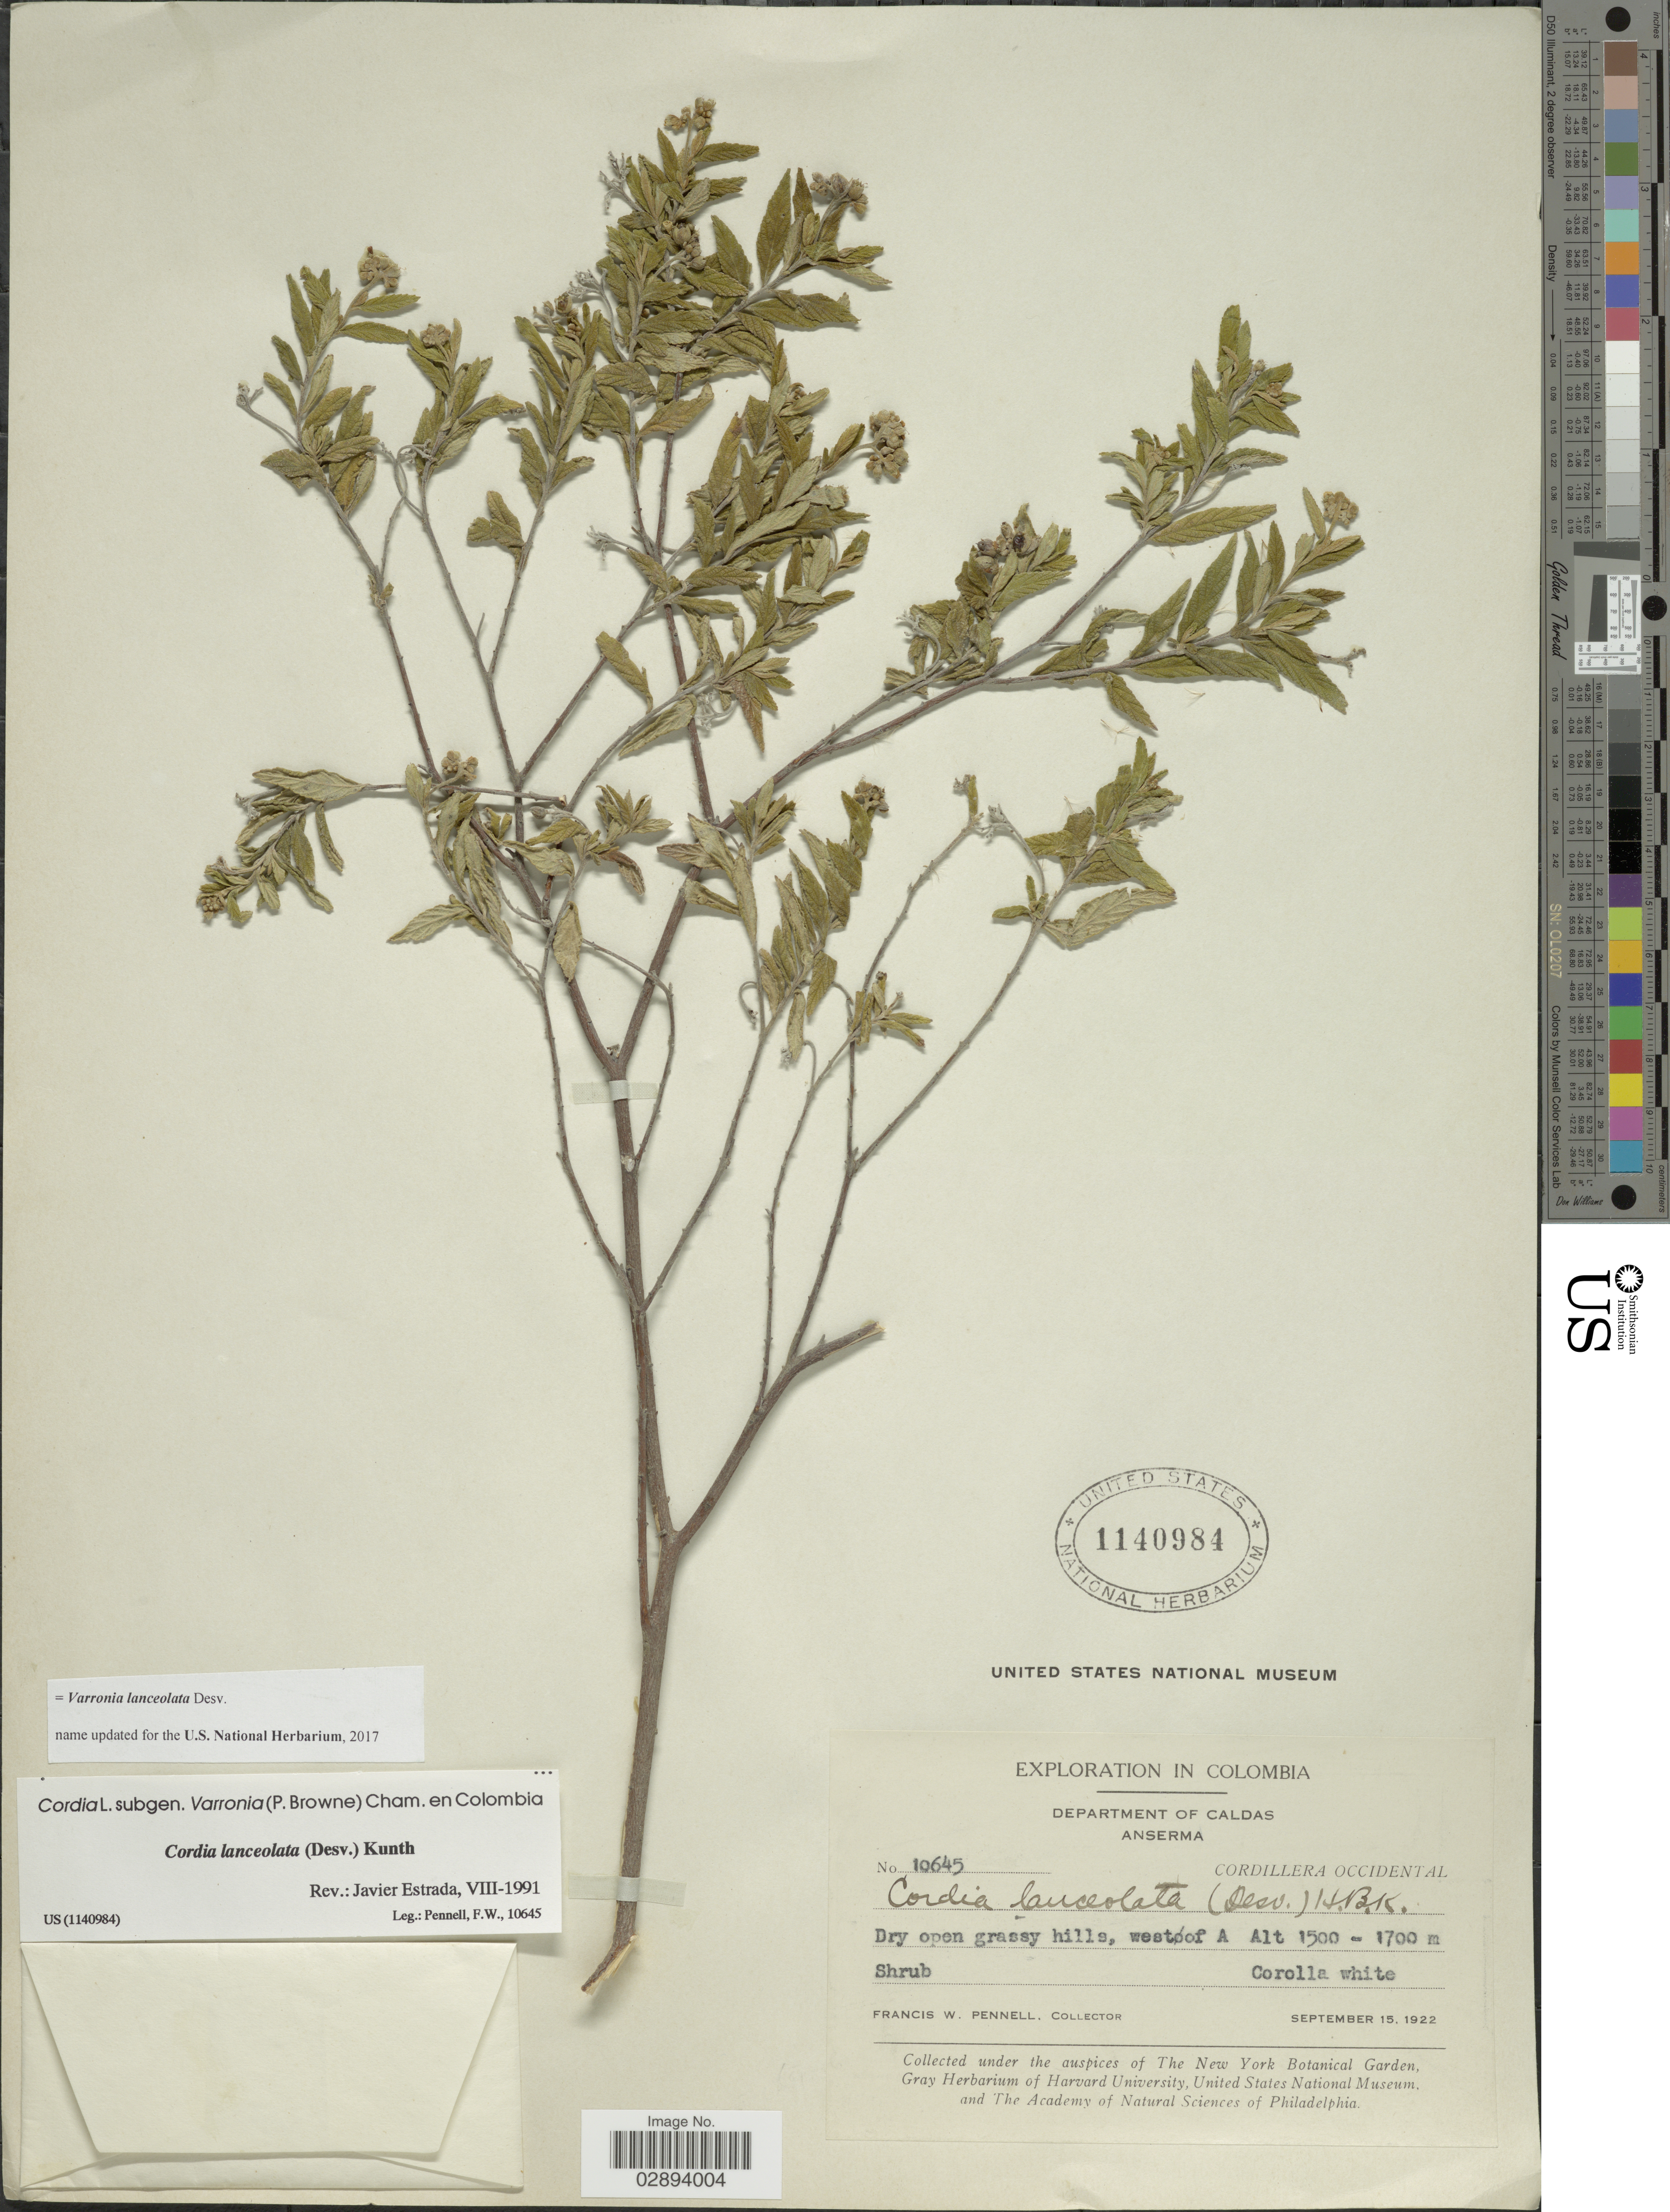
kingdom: Plantae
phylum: Tracheophyta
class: Magnoliopsida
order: Boraginales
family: Cordiaceae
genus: Varronia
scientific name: Varronia lanceolata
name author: Willd. ex Cham.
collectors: F. W. Pennell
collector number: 10645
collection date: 1922-09-15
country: Colombia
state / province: Caldas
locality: Department of Caldas, Anserma, Cordillera Occidental, Dry open grassy hills, west of A.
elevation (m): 1500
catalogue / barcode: US 1140984